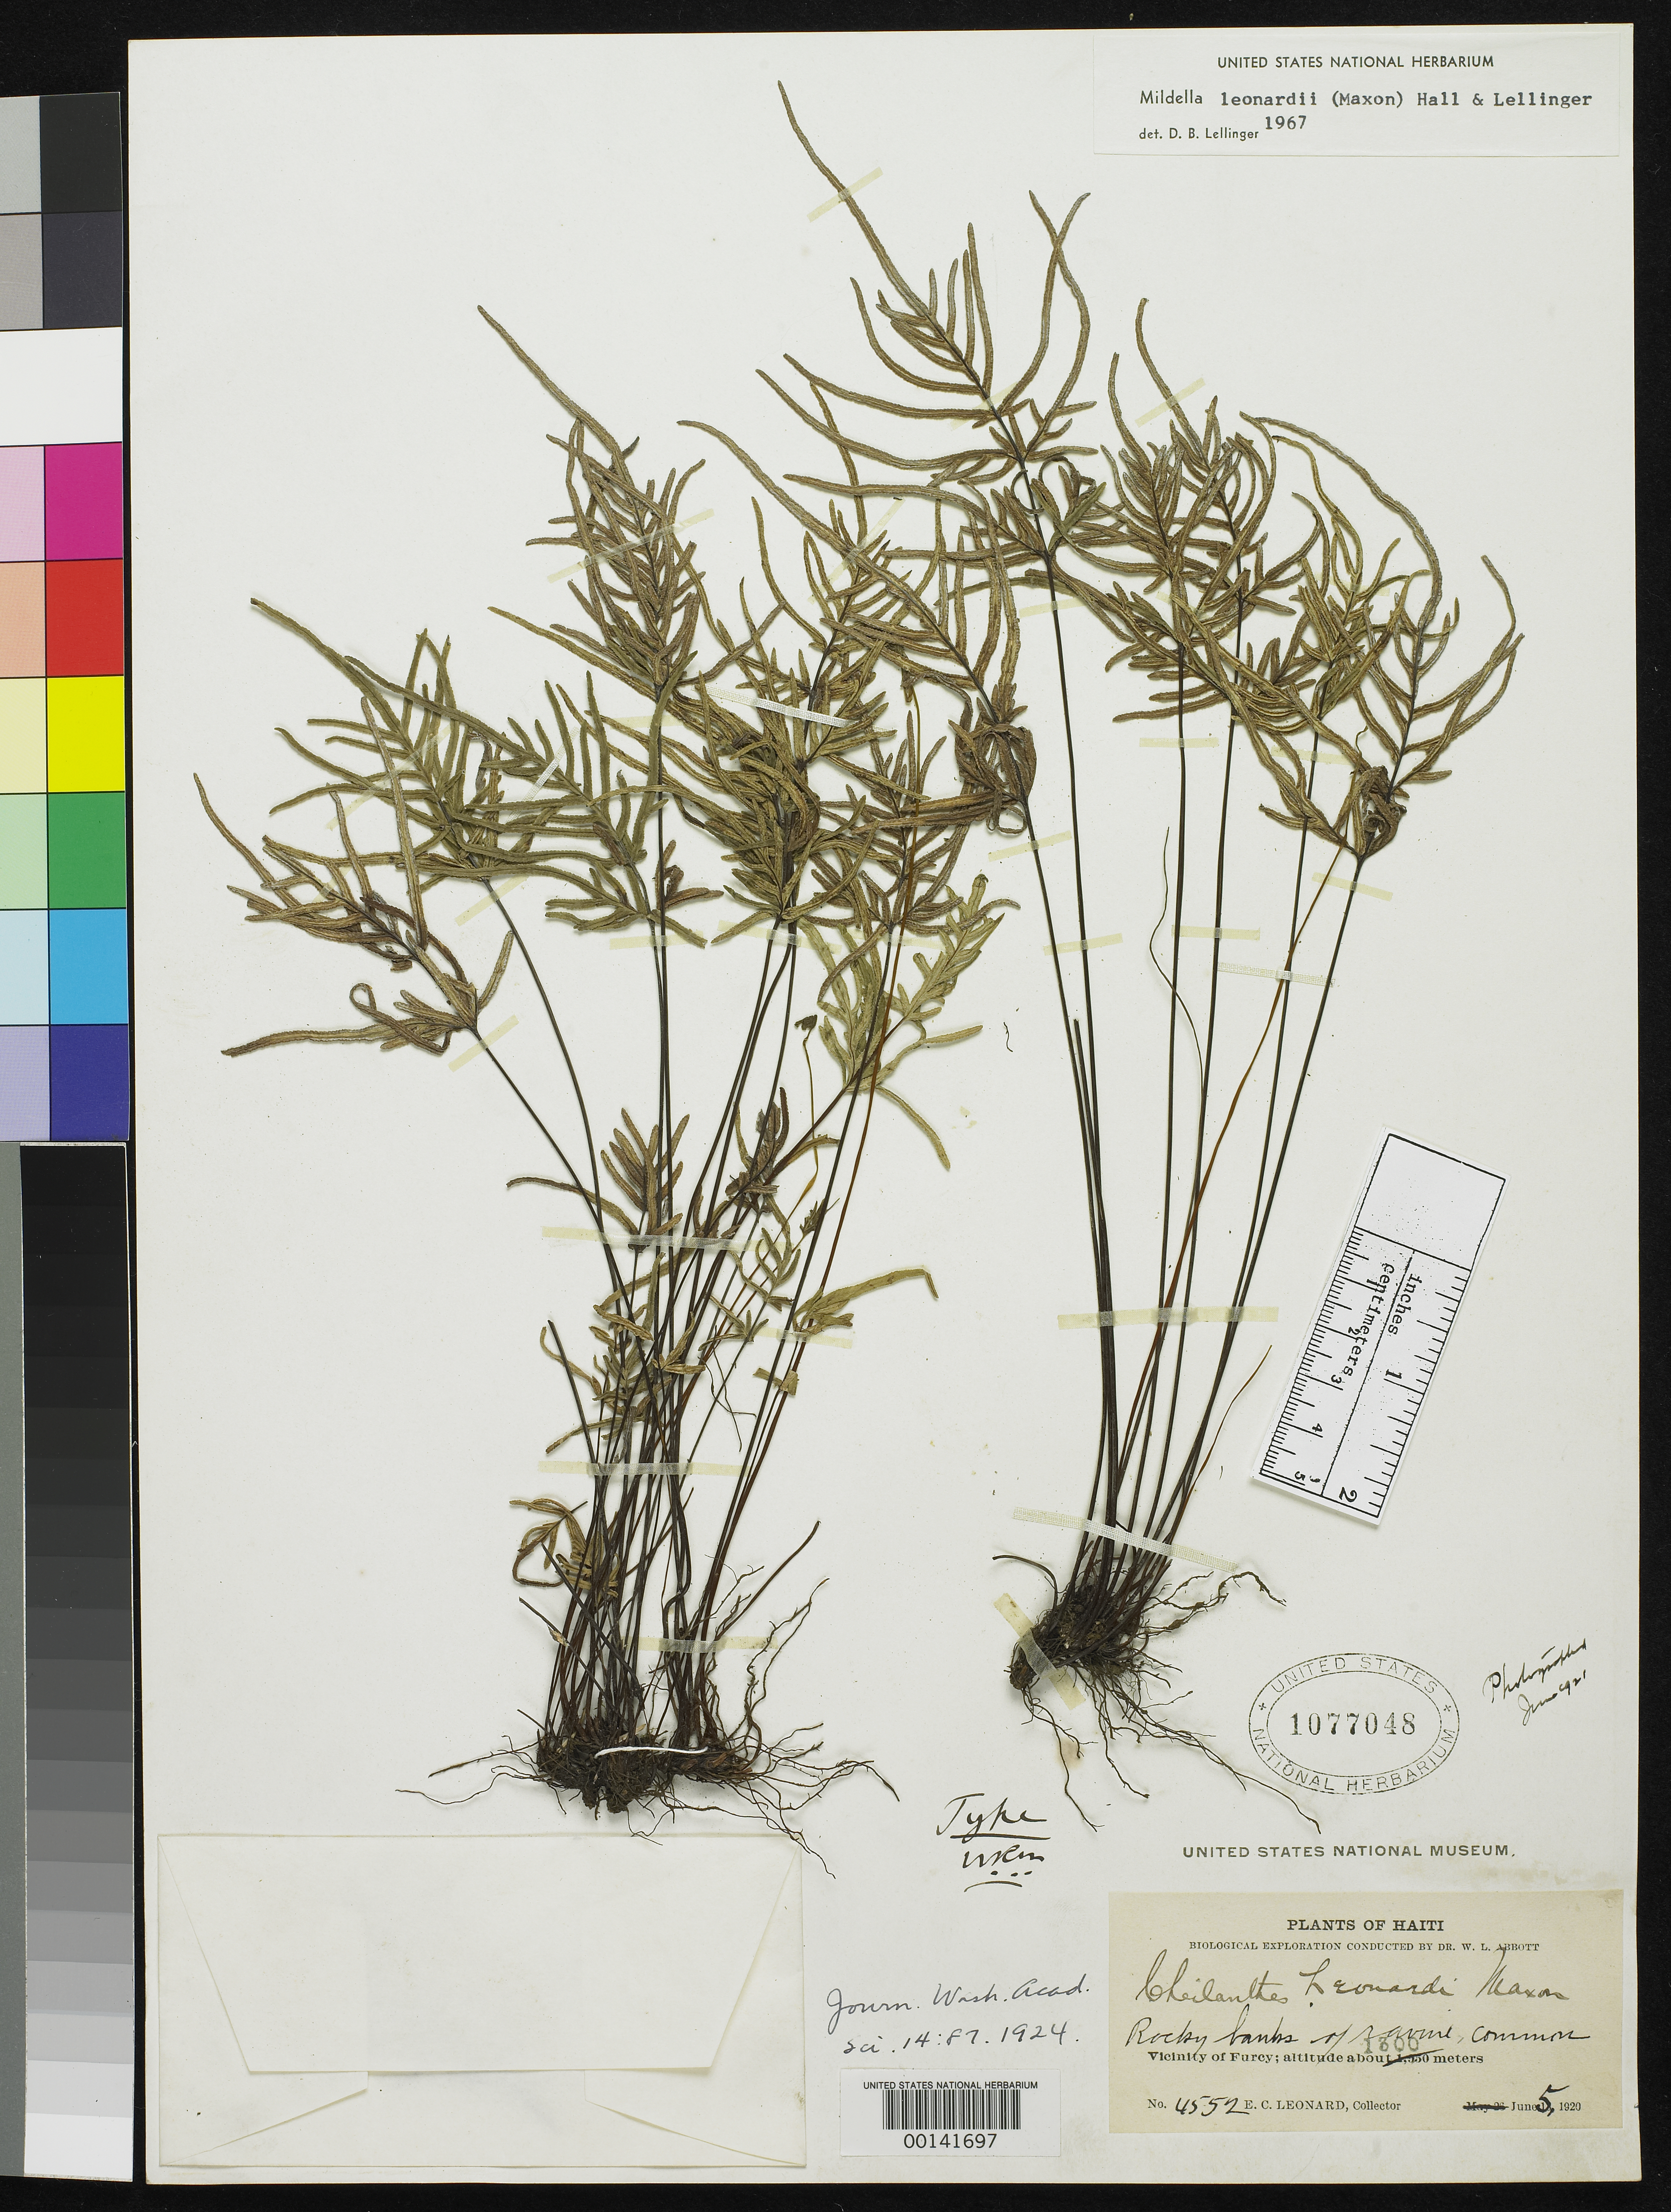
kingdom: Plantae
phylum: Tracheophyta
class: Polypodiopsida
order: Polypodiales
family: Pteridaceae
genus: Cheilanthes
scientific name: Cheilanthes leonardii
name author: Maxon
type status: Holotype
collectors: E. C. Leonard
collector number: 4552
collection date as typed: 05 Jun 1923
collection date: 1923-06-05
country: Haiti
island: Hispaniola Island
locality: Vicinity of Furey.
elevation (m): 1800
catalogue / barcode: US 1077048